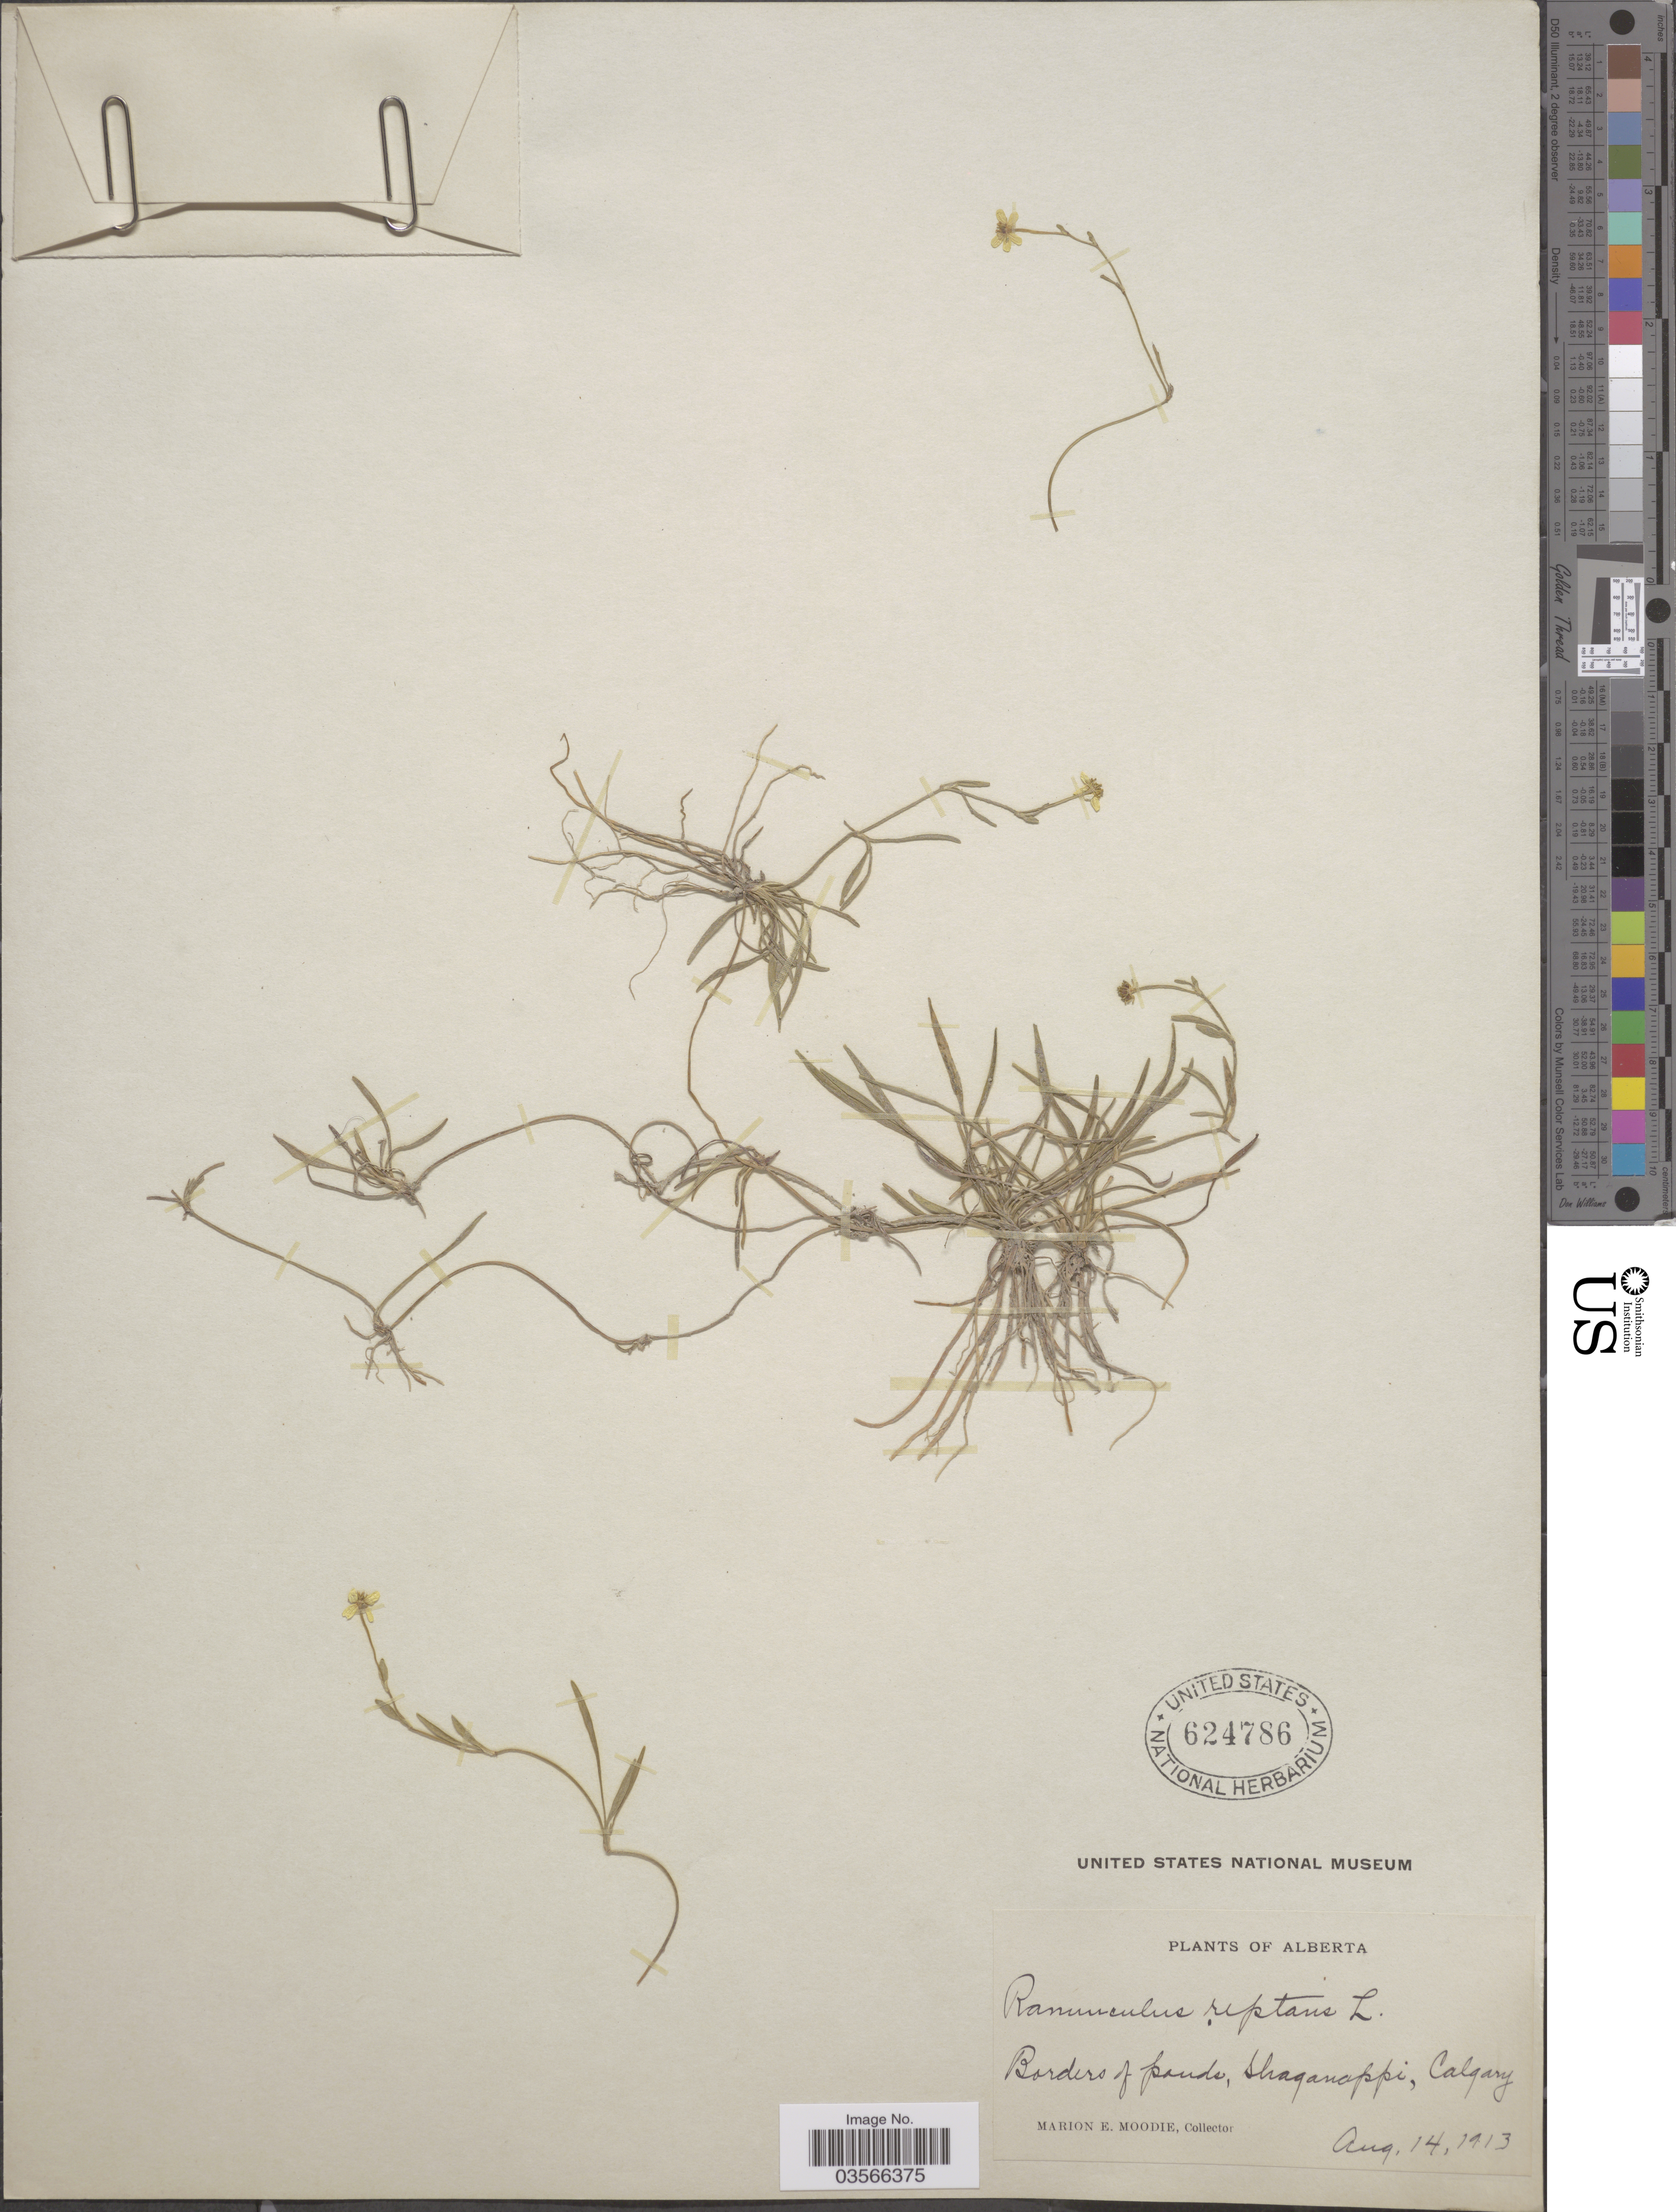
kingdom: Plantae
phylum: Tracheophyta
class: Magnoliopsida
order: Ranunculales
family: Ranunculaceae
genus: Ranunculus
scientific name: Ranunculus flammula var. filiformis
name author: (Michx.) Hook.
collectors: M. E. Moodie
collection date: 1913-08-14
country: Canada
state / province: Alberta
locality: Borders of ponds, Shaganappi, Calgary.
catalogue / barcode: US 624786